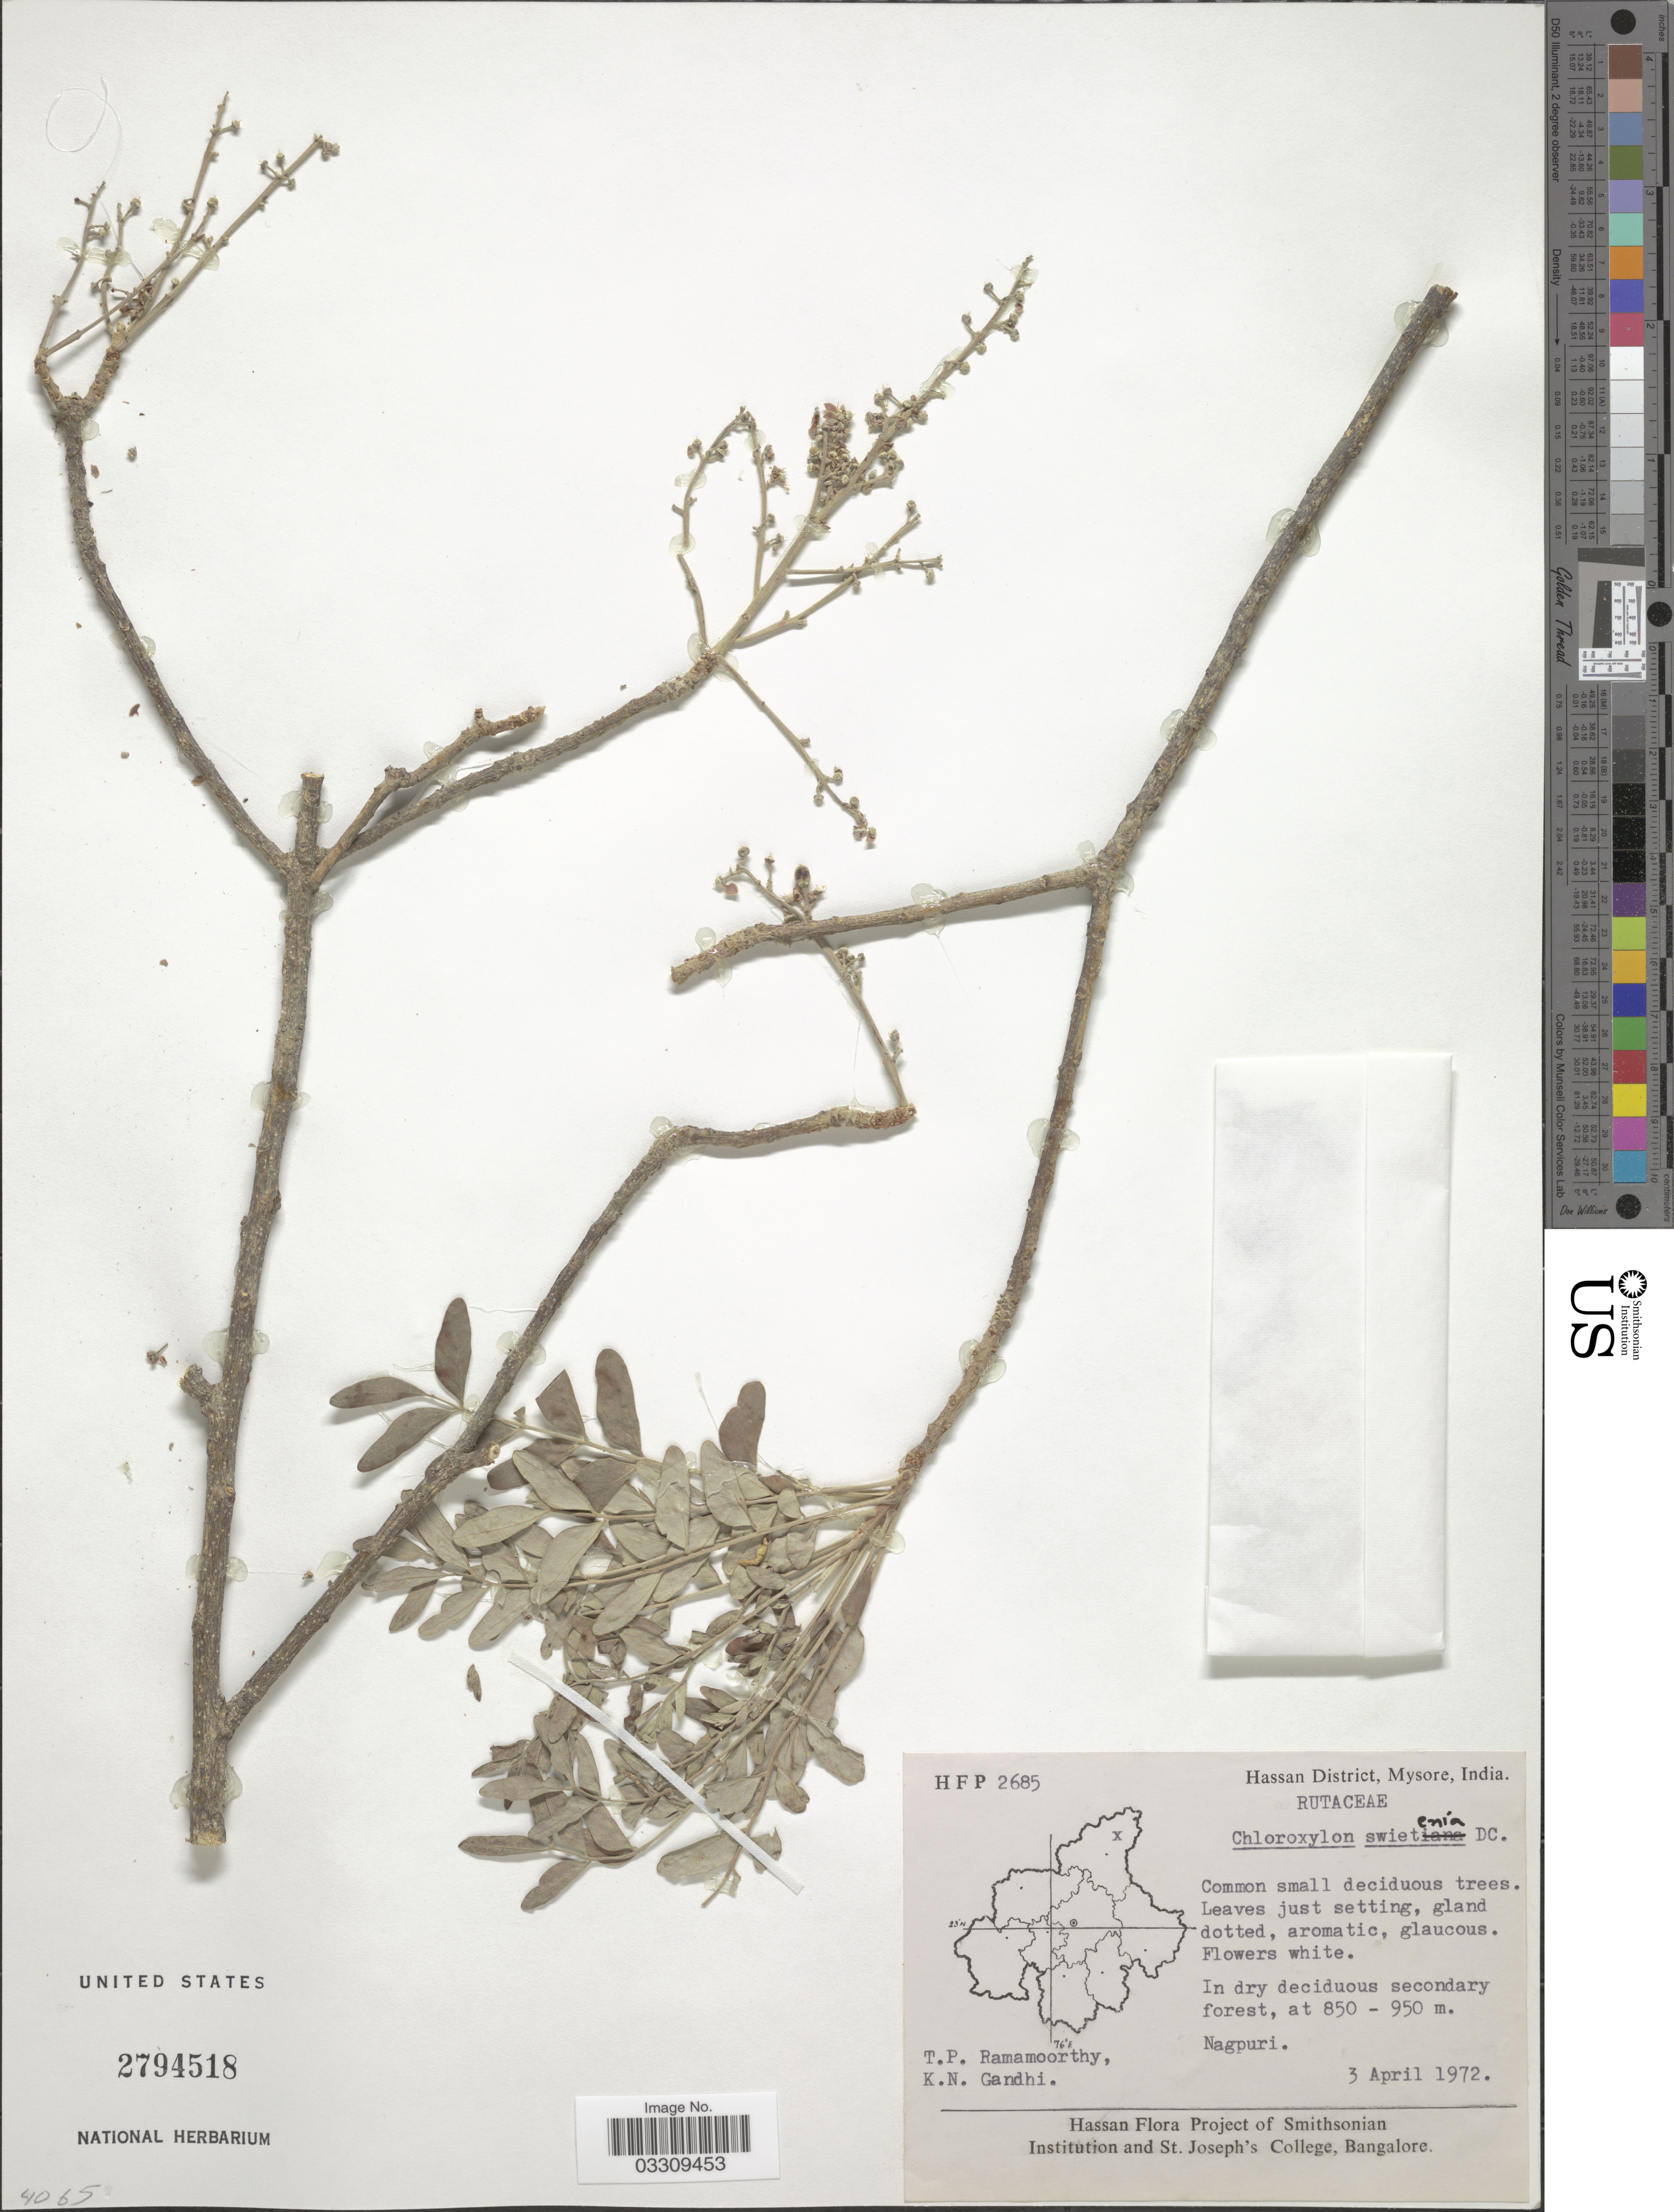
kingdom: Plantae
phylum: Tracheophyta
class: Magnoliopsida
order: Sapindales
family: Rutaceae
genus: Chloroxylon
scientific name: Chloroxylon swietenia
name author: DC.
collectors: T. P. Ramamoorthy & K. N. Gandhi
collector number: HFP 2685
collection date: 1972-04-03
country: India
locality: Hassan District, Mysore. Nagpuri.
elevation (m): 850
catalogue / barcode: US 2794518